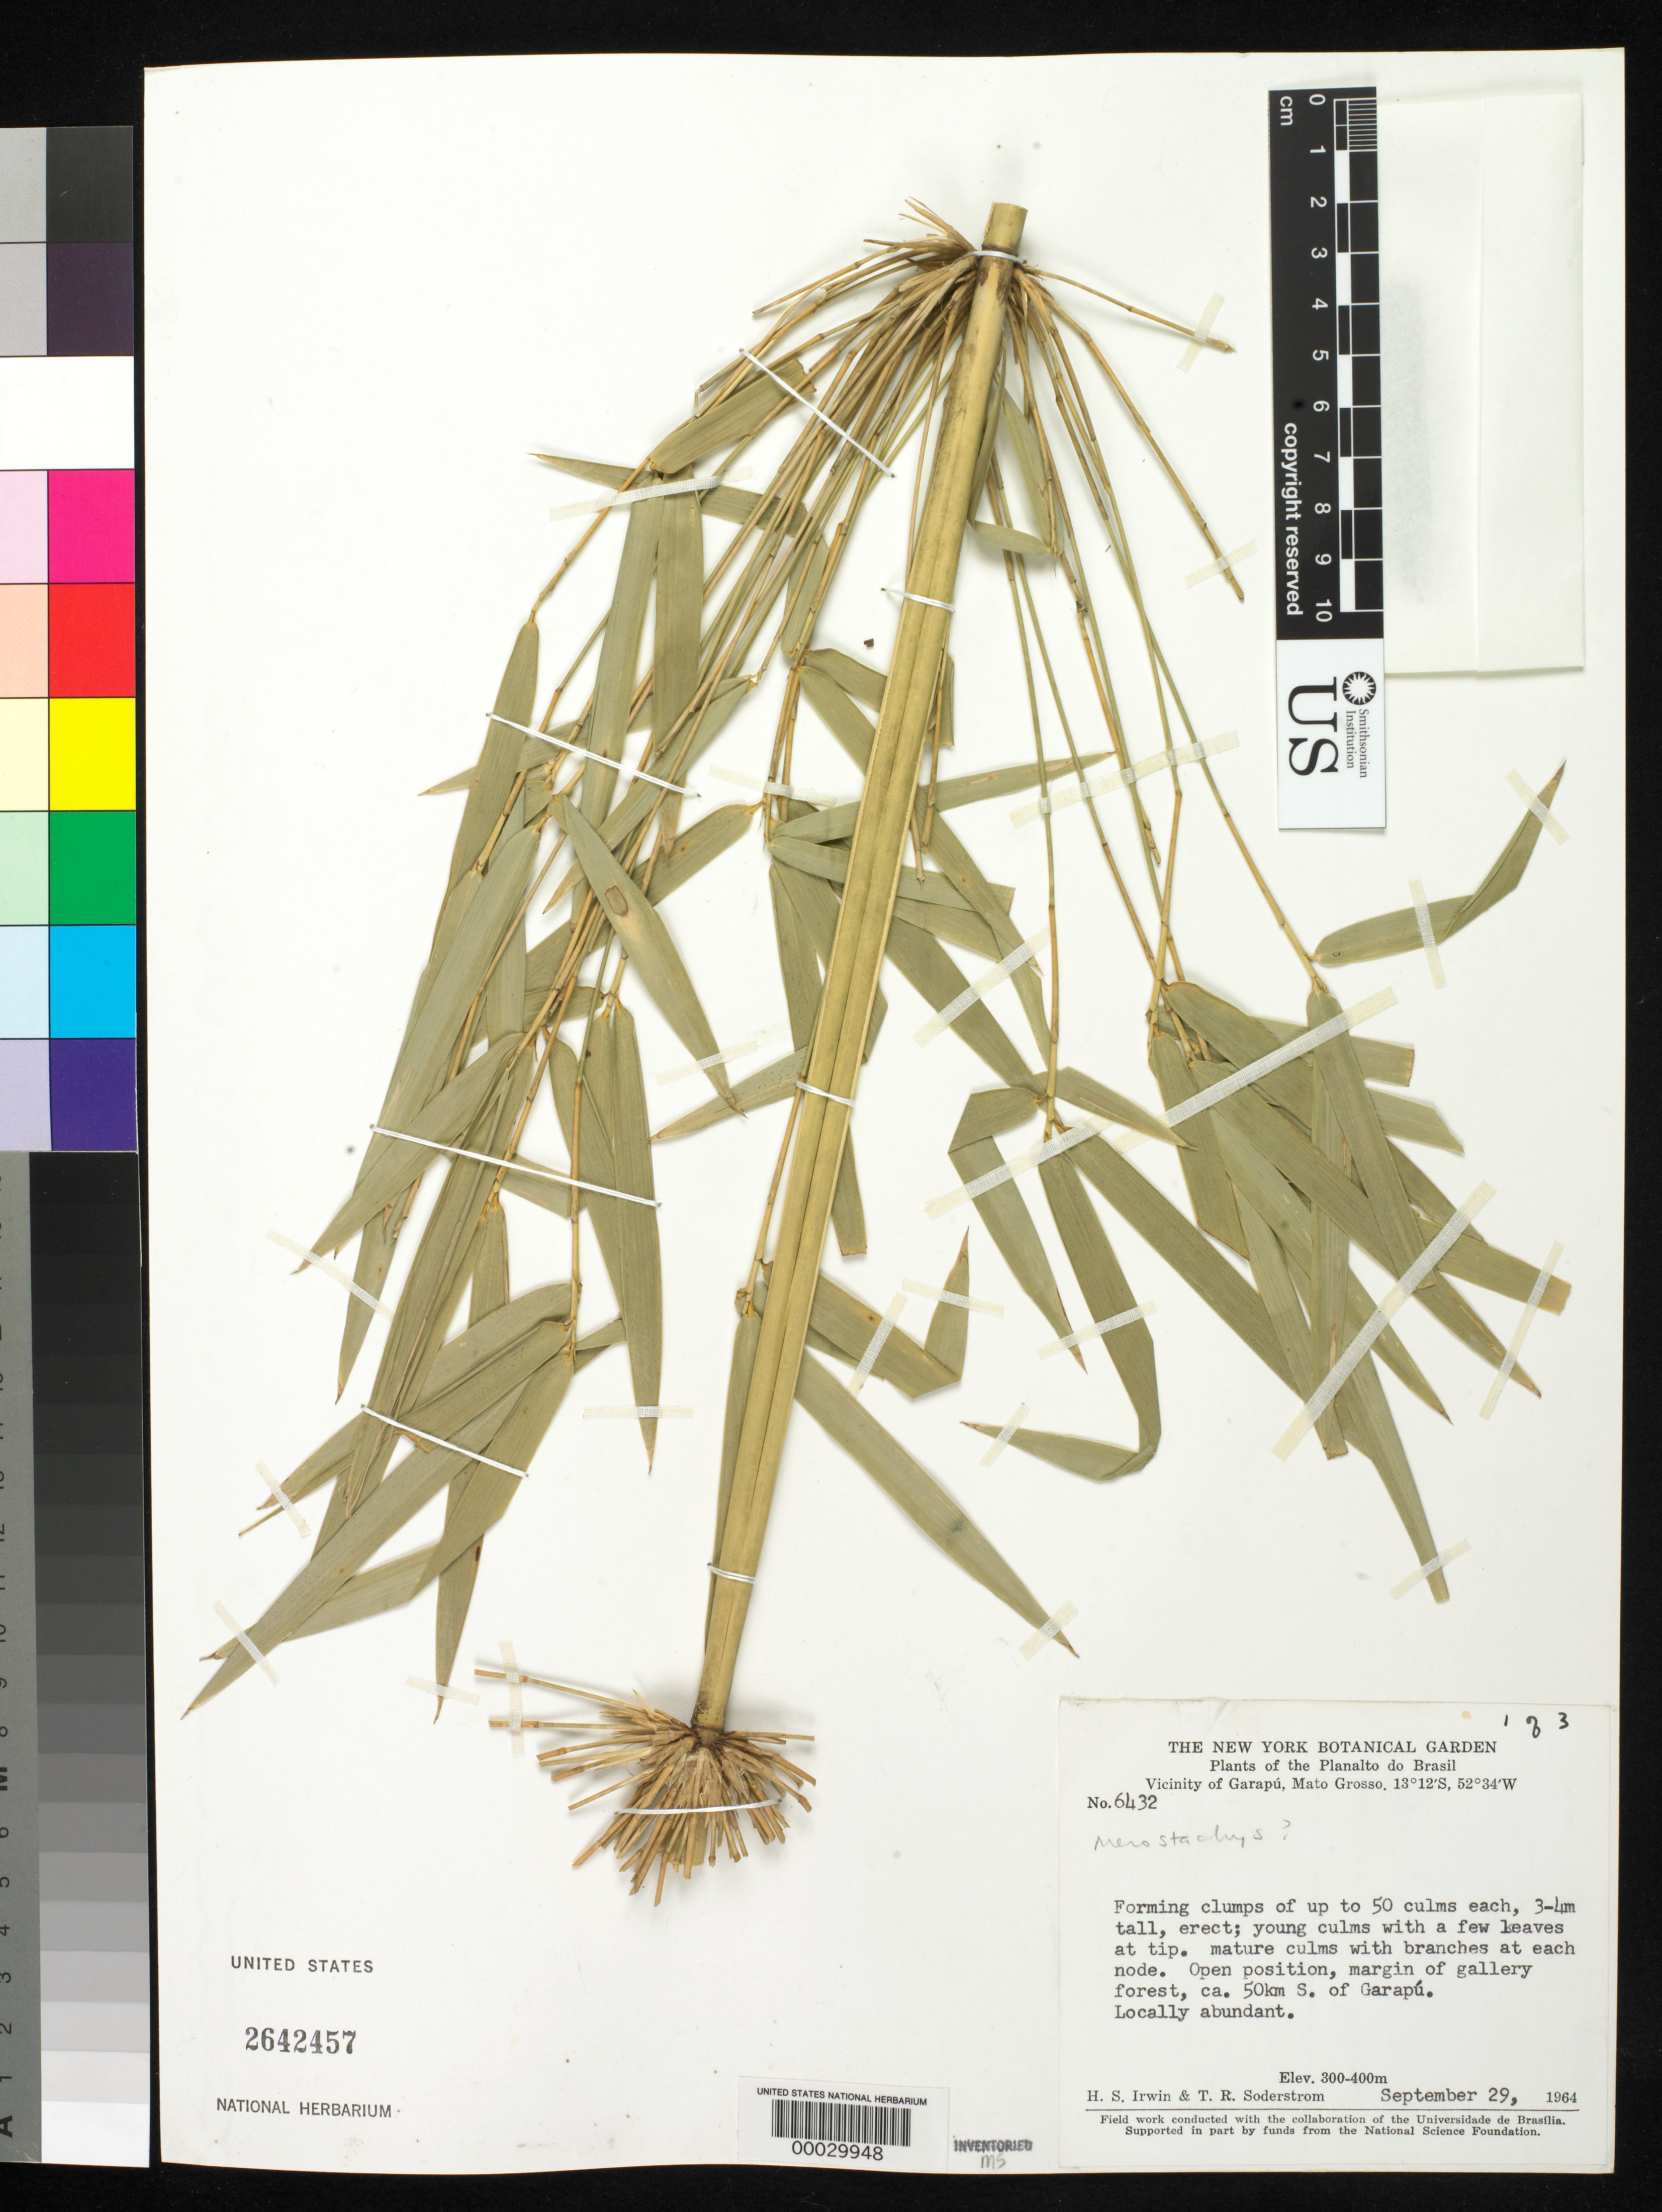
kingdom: Plantae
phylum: Tracheophyta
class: Liliopsida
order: Poales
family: Poaceae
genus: Actinocladum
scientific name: Actinocladum verticillatum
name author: (Nees) McClure ex Soderstr.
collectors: H. Irwin & T. R. Soderstrom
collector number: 6432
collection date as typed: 29 Sep 1964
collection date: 1964-09-29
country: Brazil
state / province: Mato Grosso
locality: Vicinity of Garapú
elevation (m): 300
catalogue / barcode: US 2642457